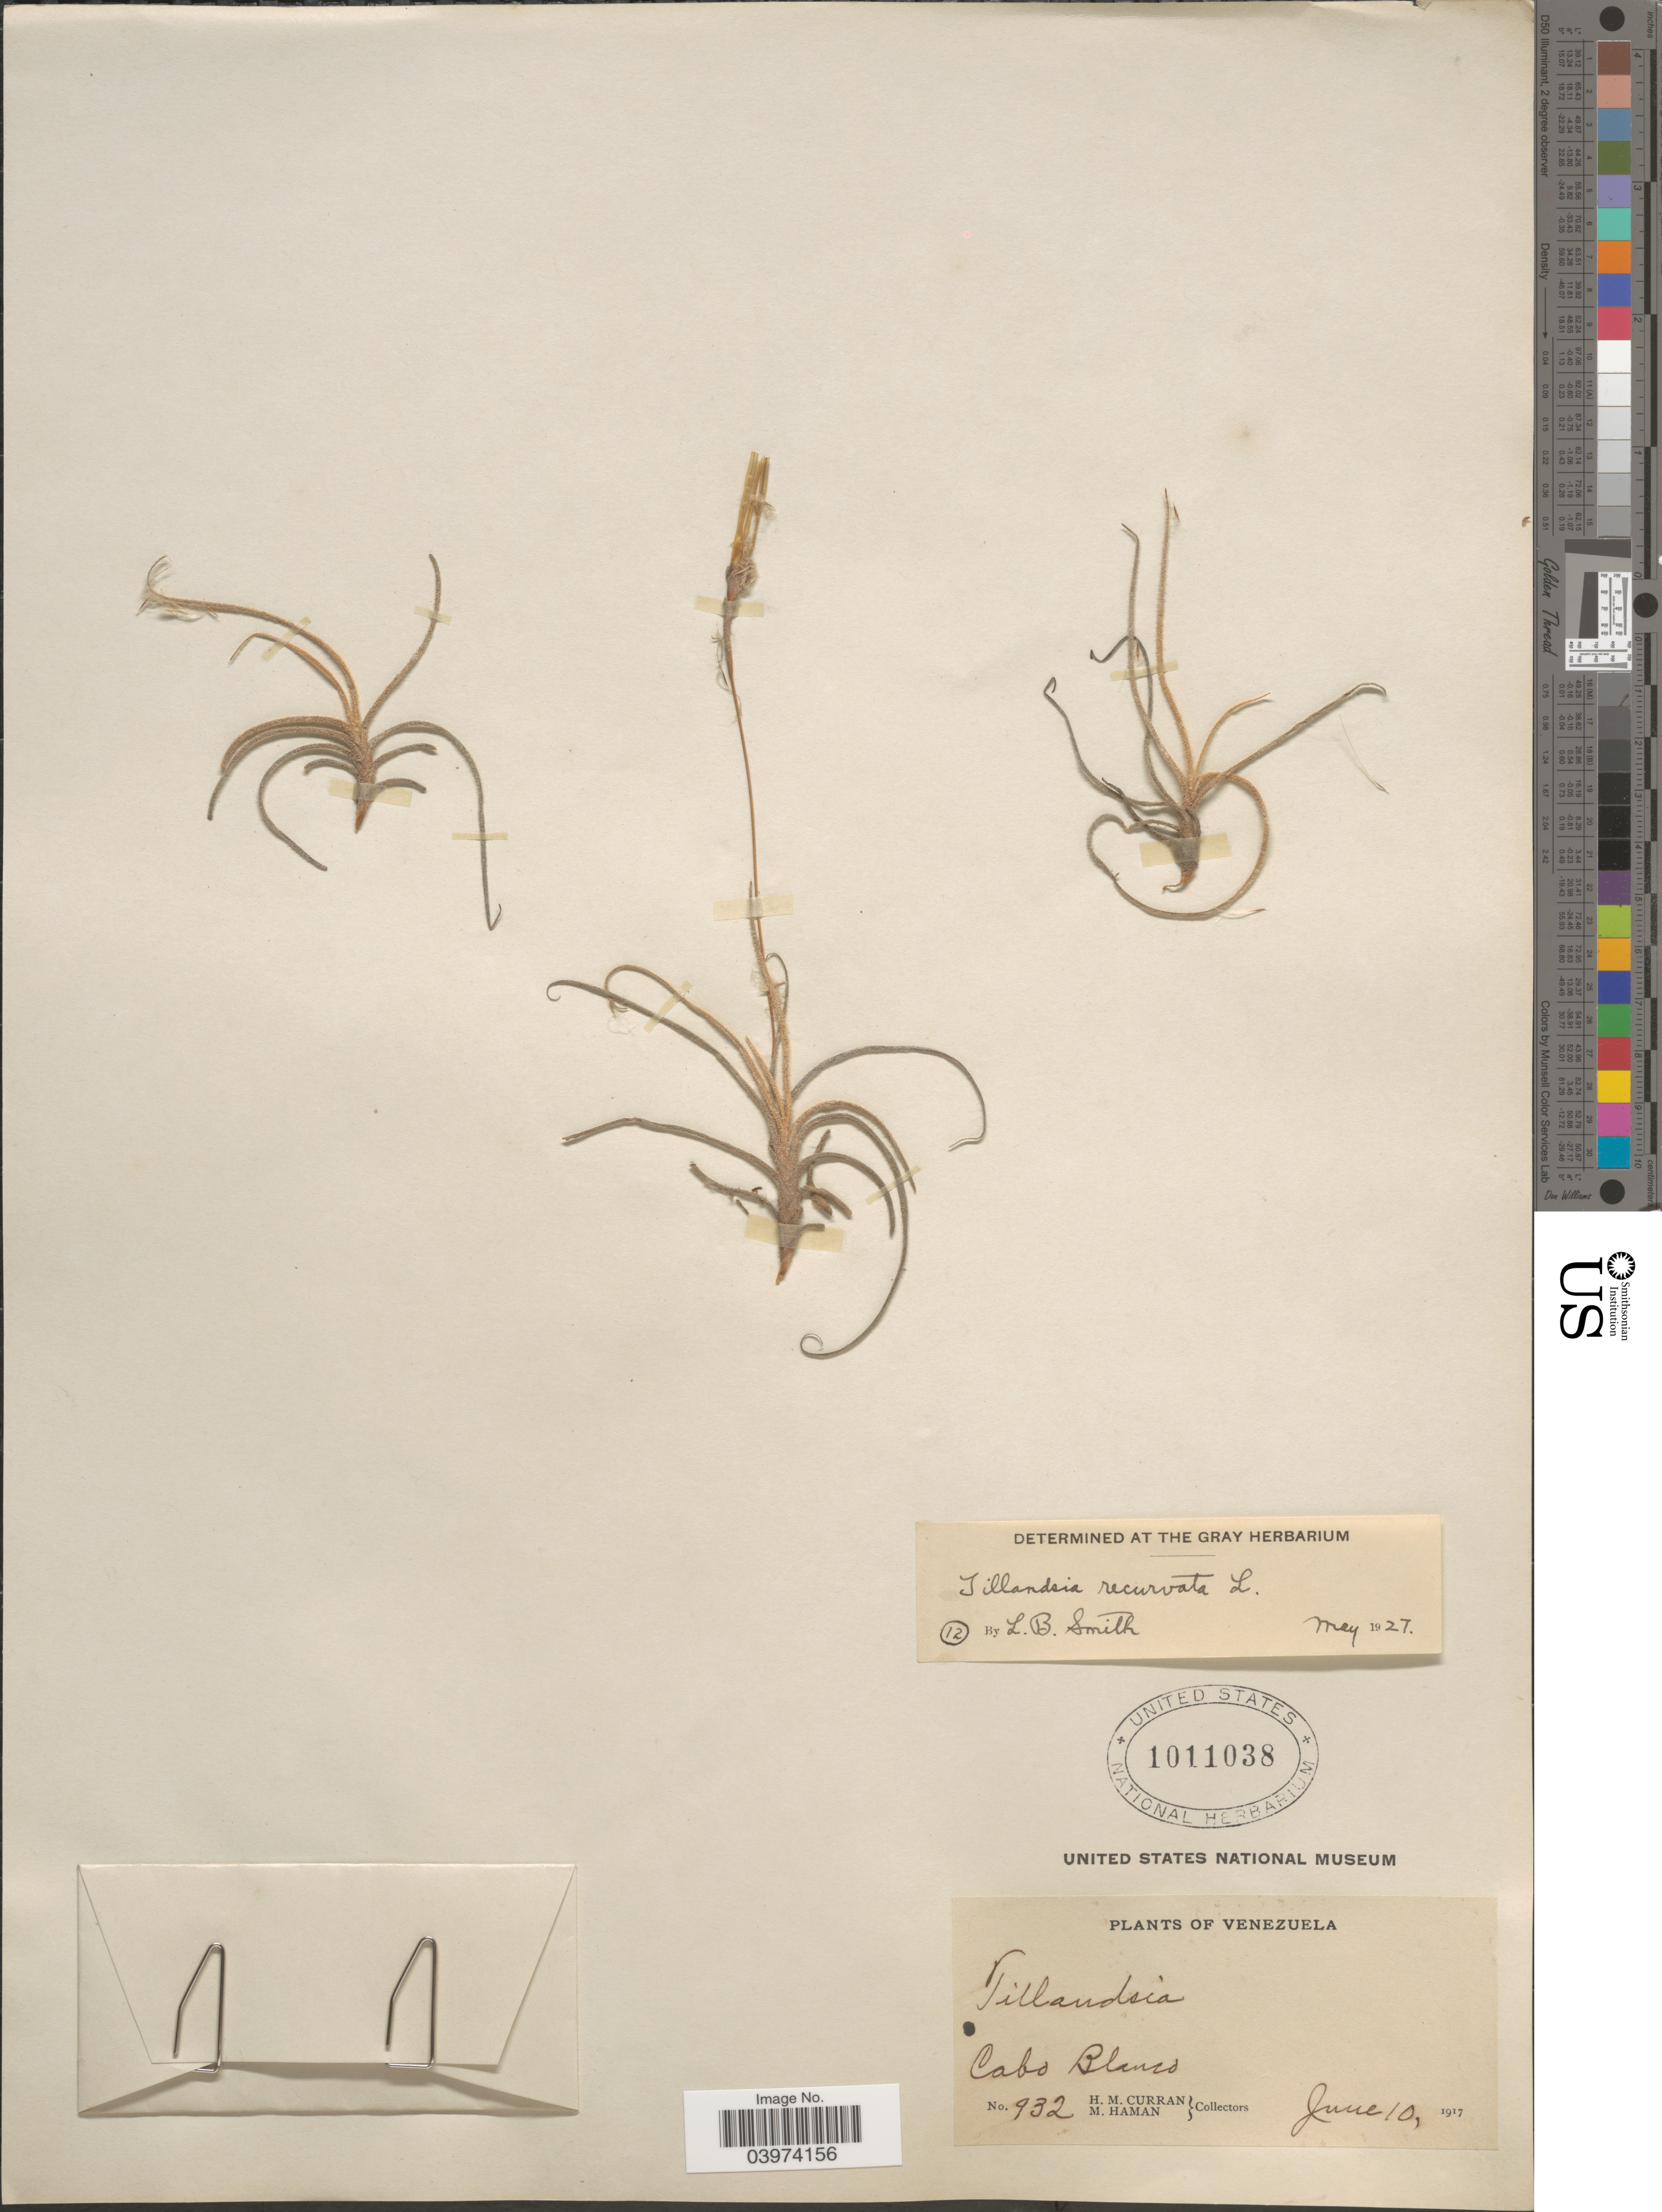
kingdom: Plantae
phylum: Tracheophyta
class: Liliopsida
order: Poales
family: Bromeliaceae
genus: Tillandsia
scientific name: Tillandsia recurvata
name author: L.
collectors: H. M. Curran & M. Haman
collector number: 932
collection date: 1917-06-10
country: Venezuela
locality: Cabo Blanco.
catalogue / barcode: US 1011038